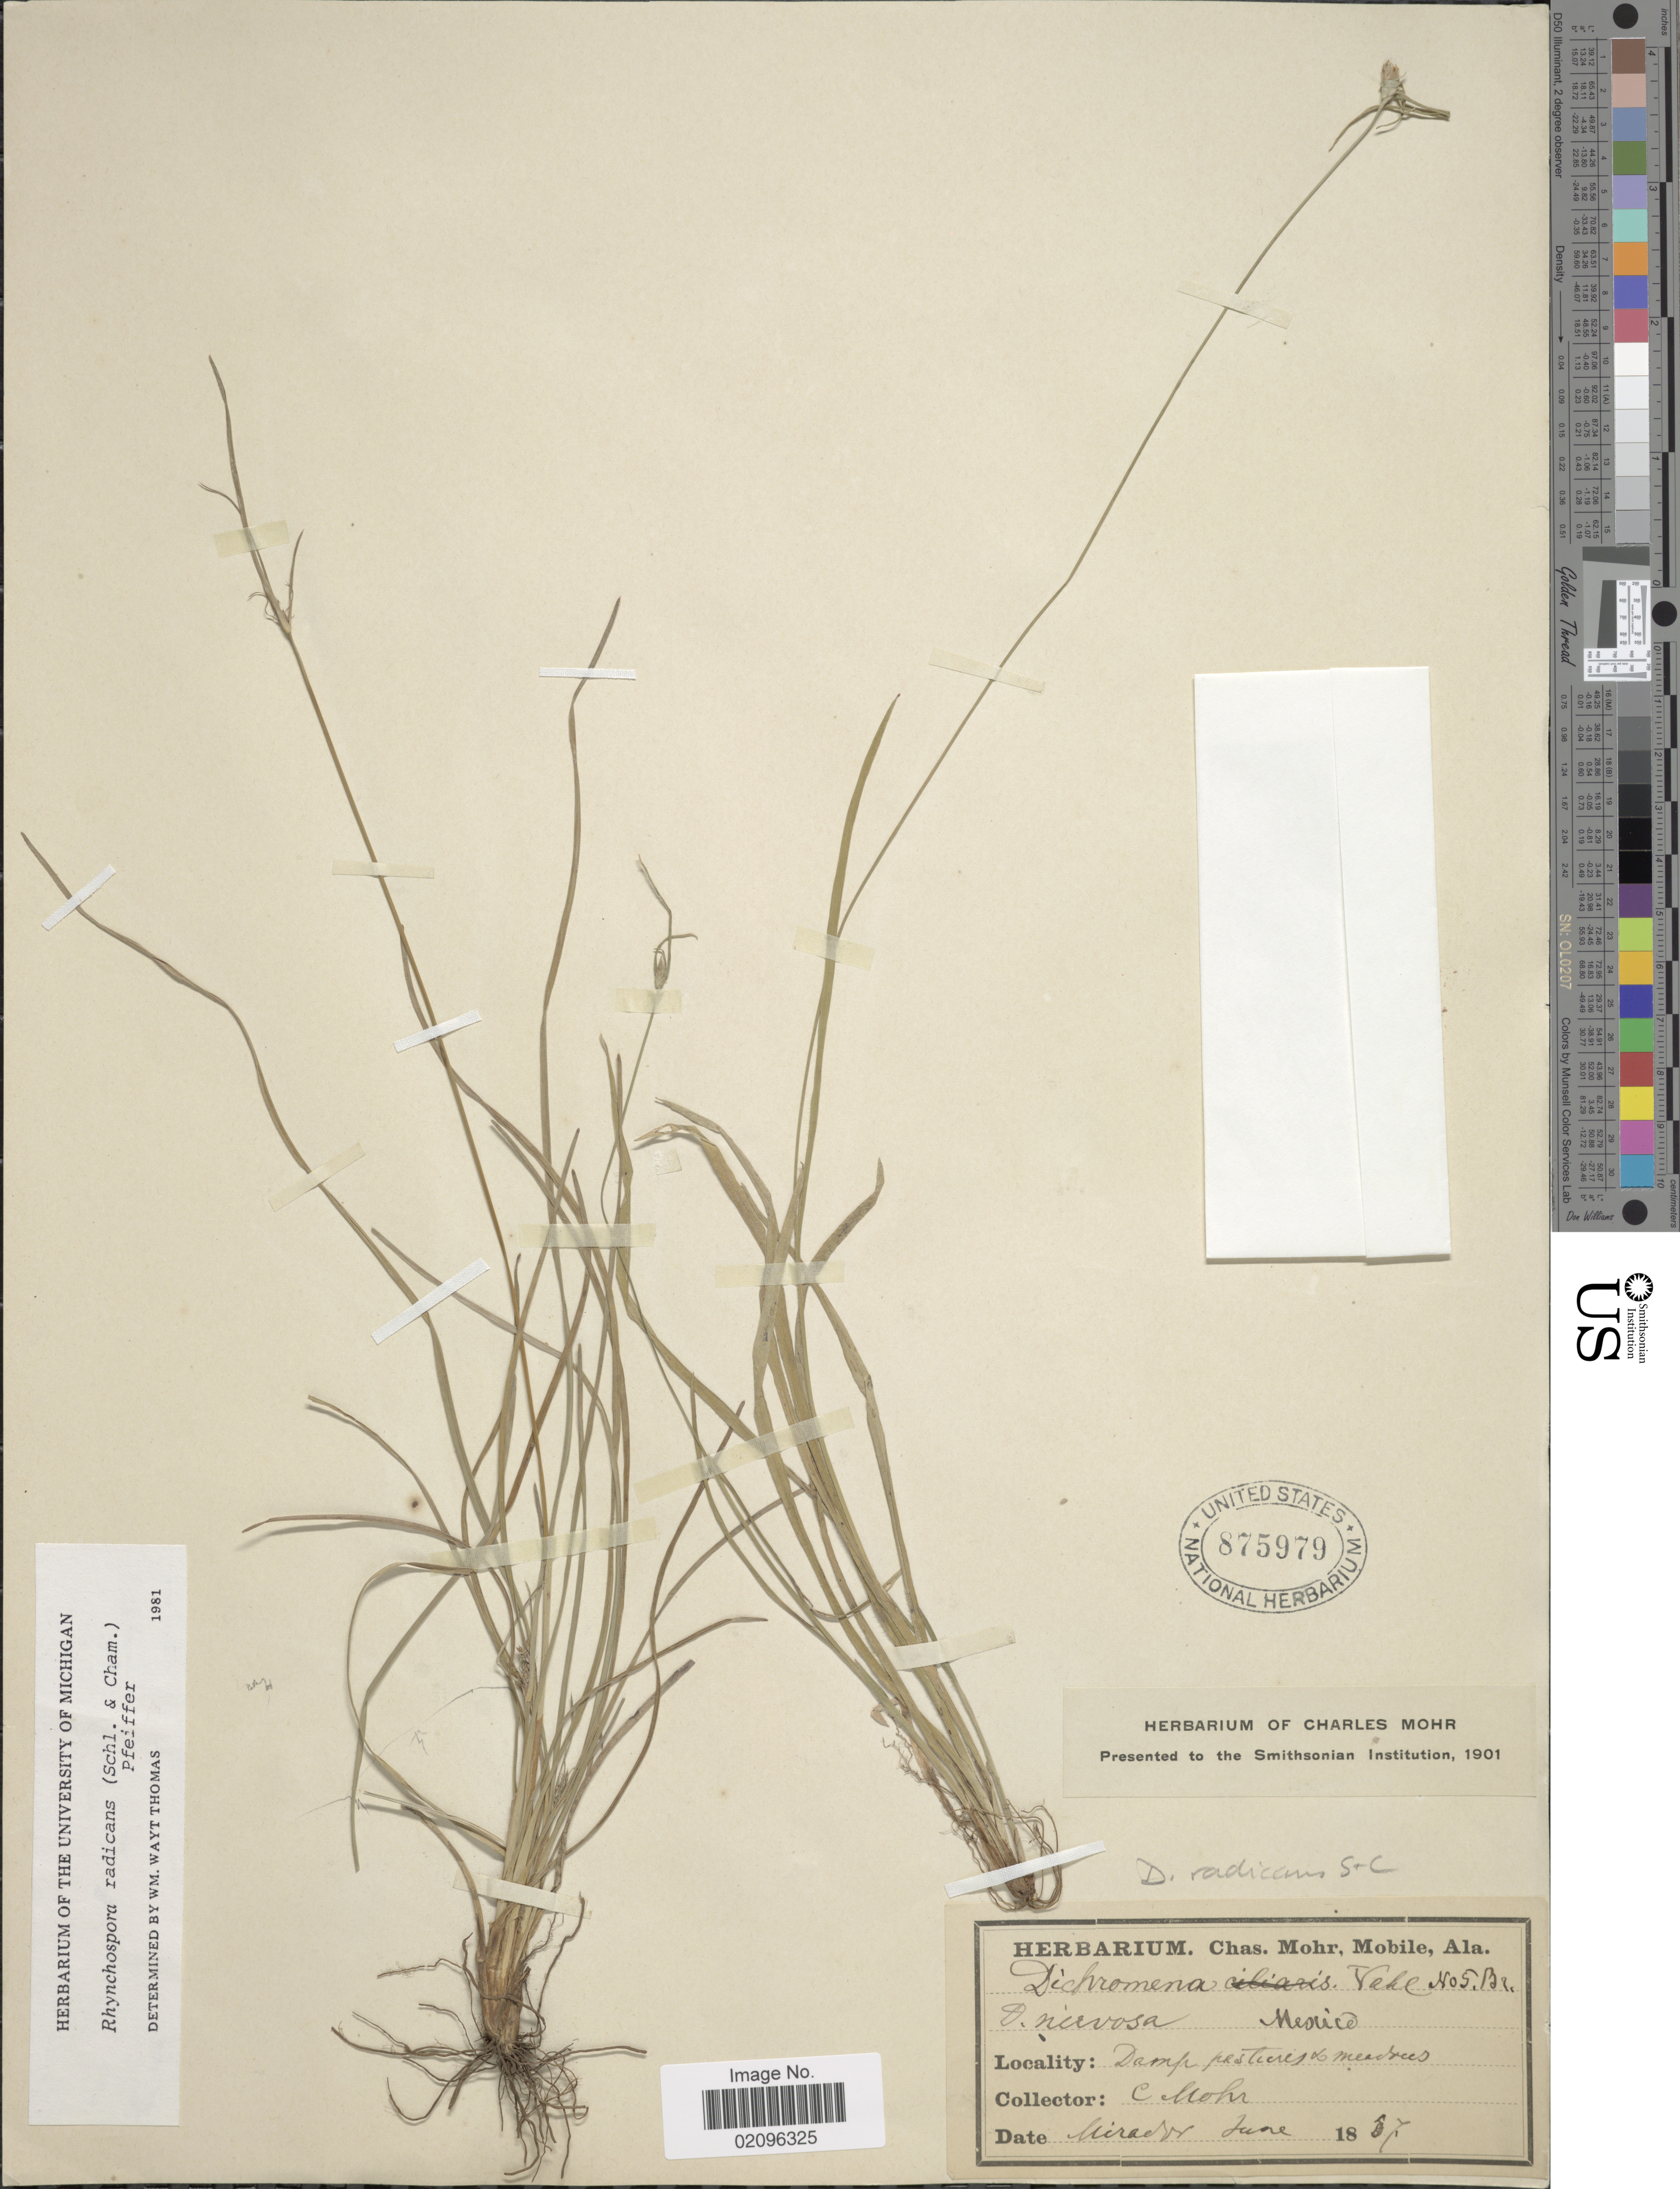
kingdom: Plantae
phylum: Tracheophyta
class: Liliopsida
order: Poales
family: Cyperaceae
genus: Rhynchospora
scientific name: Rhynchospora radicans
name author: (Schltdl. & Cham.) H. Pfeiff.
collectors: Mohr, C. T. (herbarium)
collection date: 1857-06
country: Mexico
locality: Mirador. Damp pastures & meadows. Mexico.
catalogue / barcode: US 875979